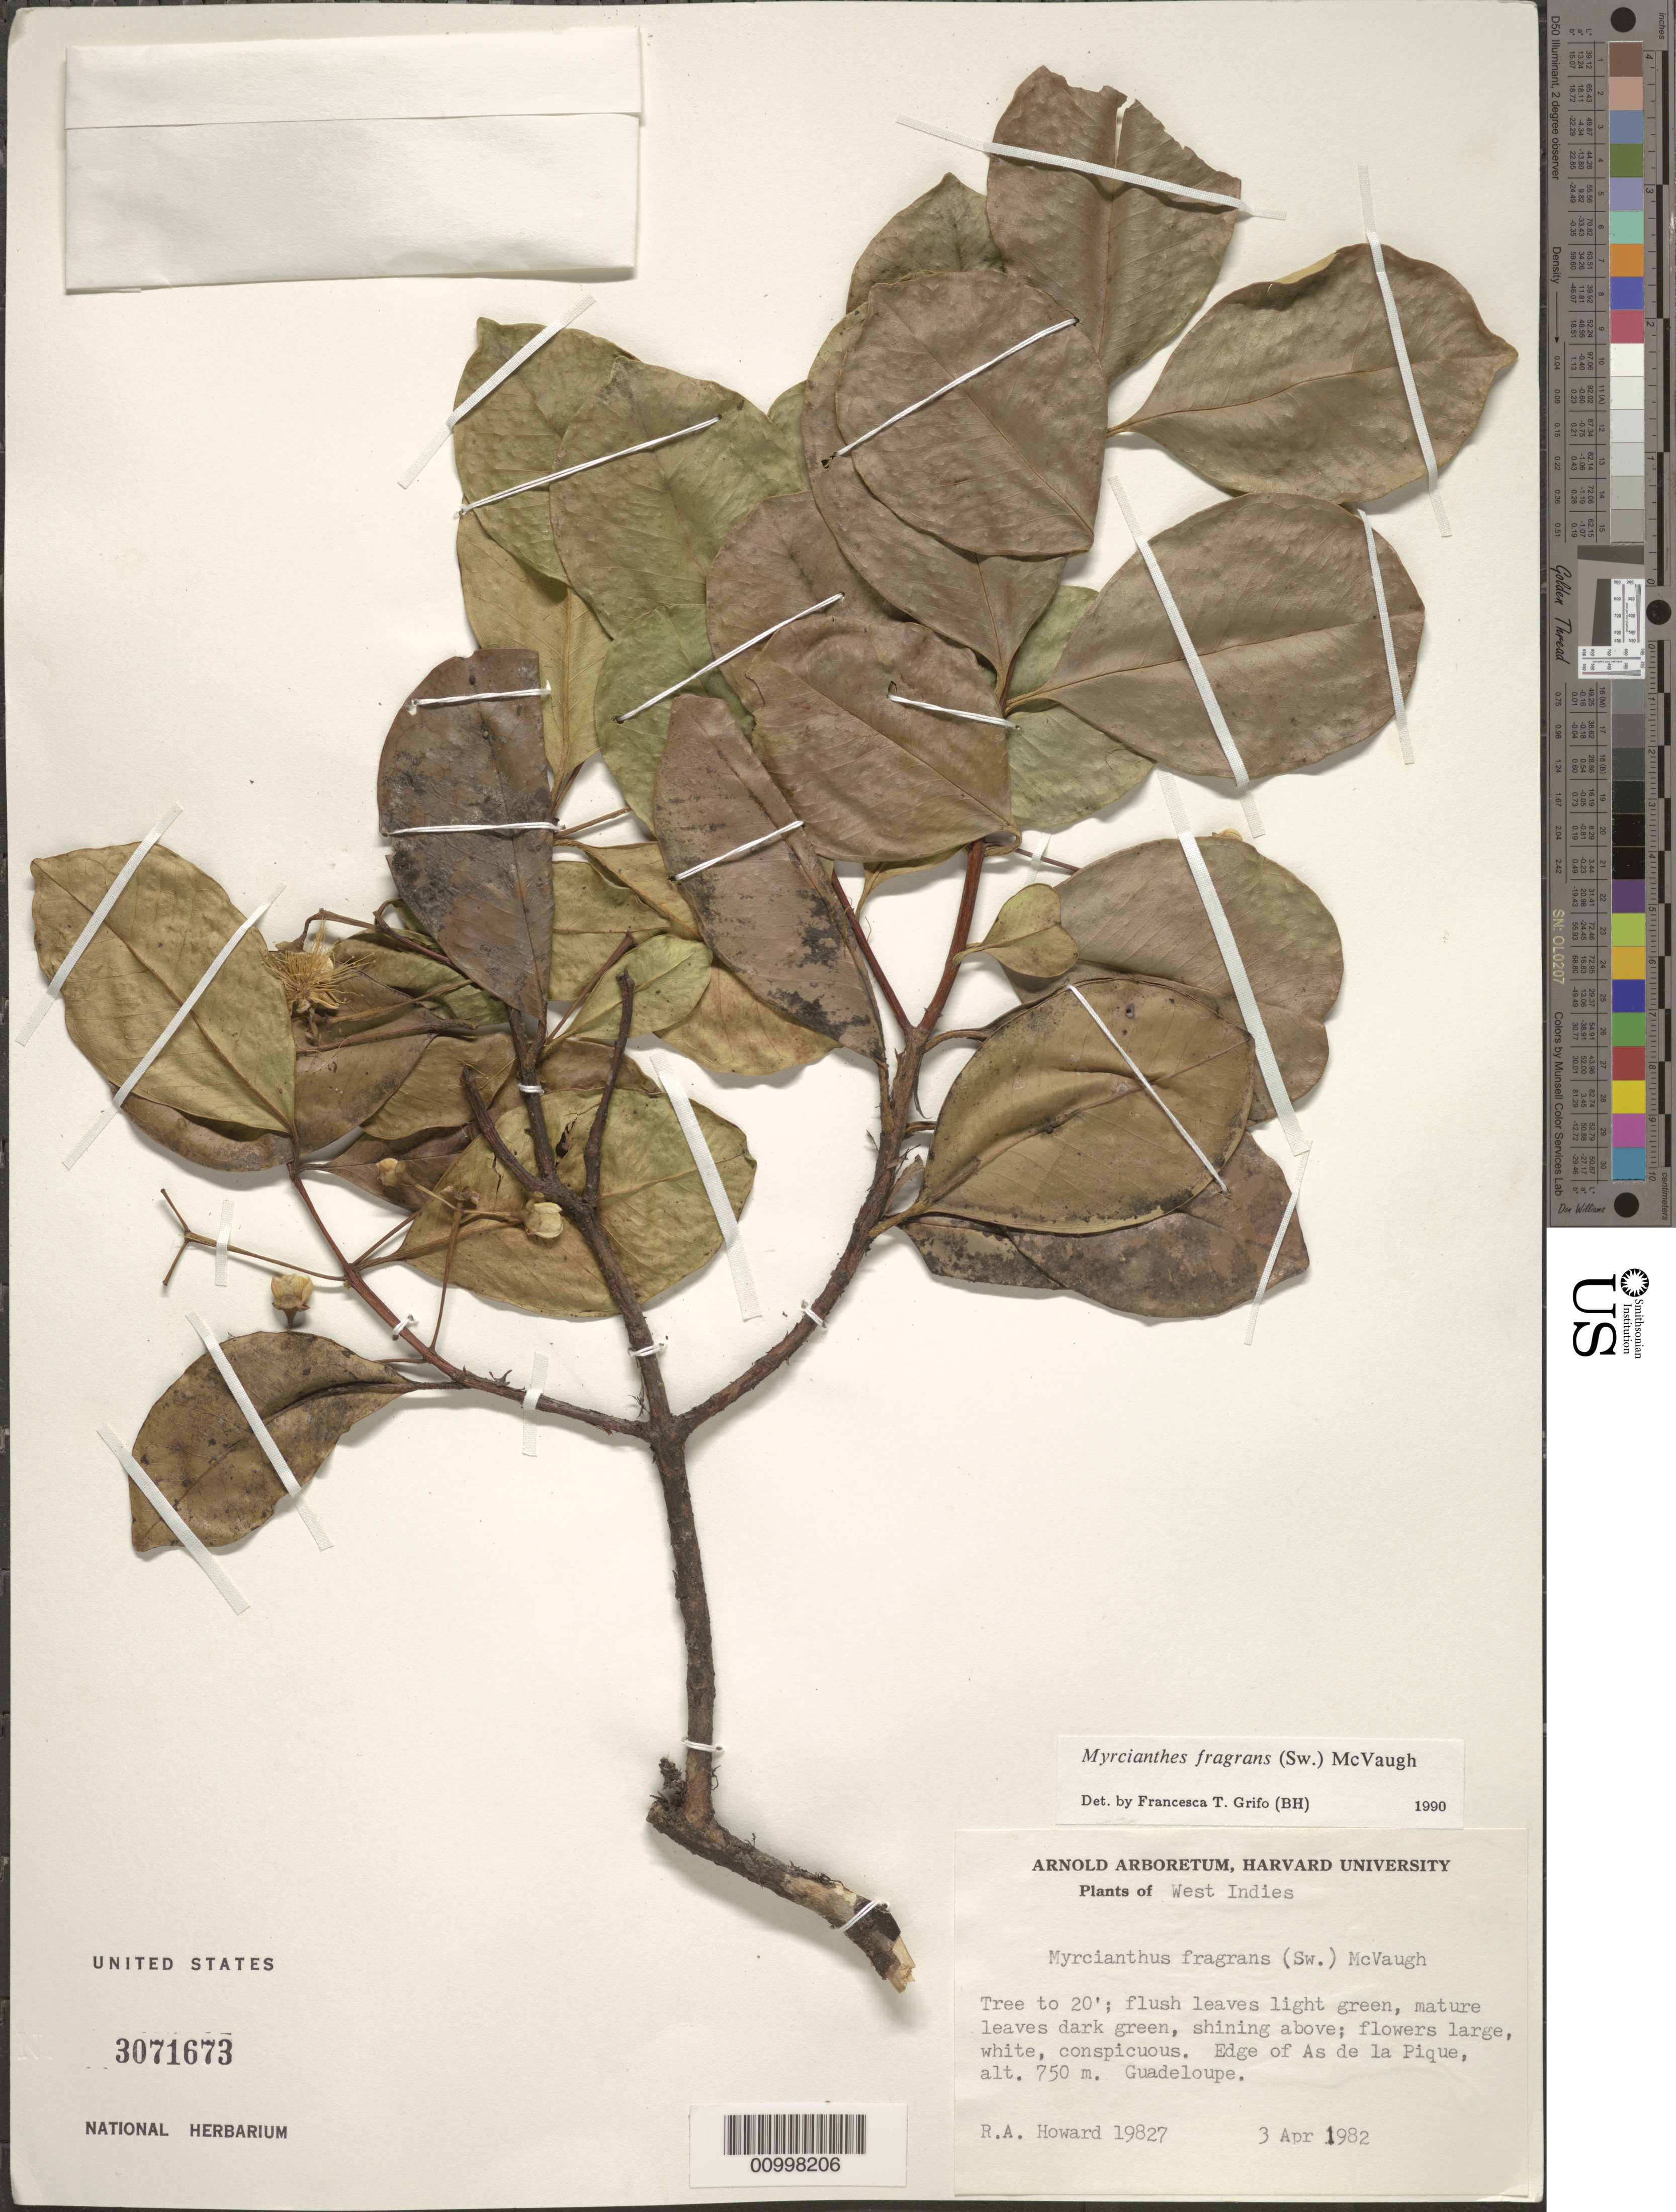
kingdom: Plantae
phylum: Tracheophyta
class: Magnoliopsida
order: Myrtales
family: Myrtaceae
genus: Myrcianthes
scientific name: Myrcianthes fragrans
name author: (Sw.) McVaugh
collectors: R. A. Howard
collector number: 19827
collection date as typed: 03 Apr 1982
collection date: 1982-04-03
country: Guadeloupe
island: Basse Terre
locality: Edge of As de la Pique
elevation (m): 750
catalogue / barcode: US 3071673